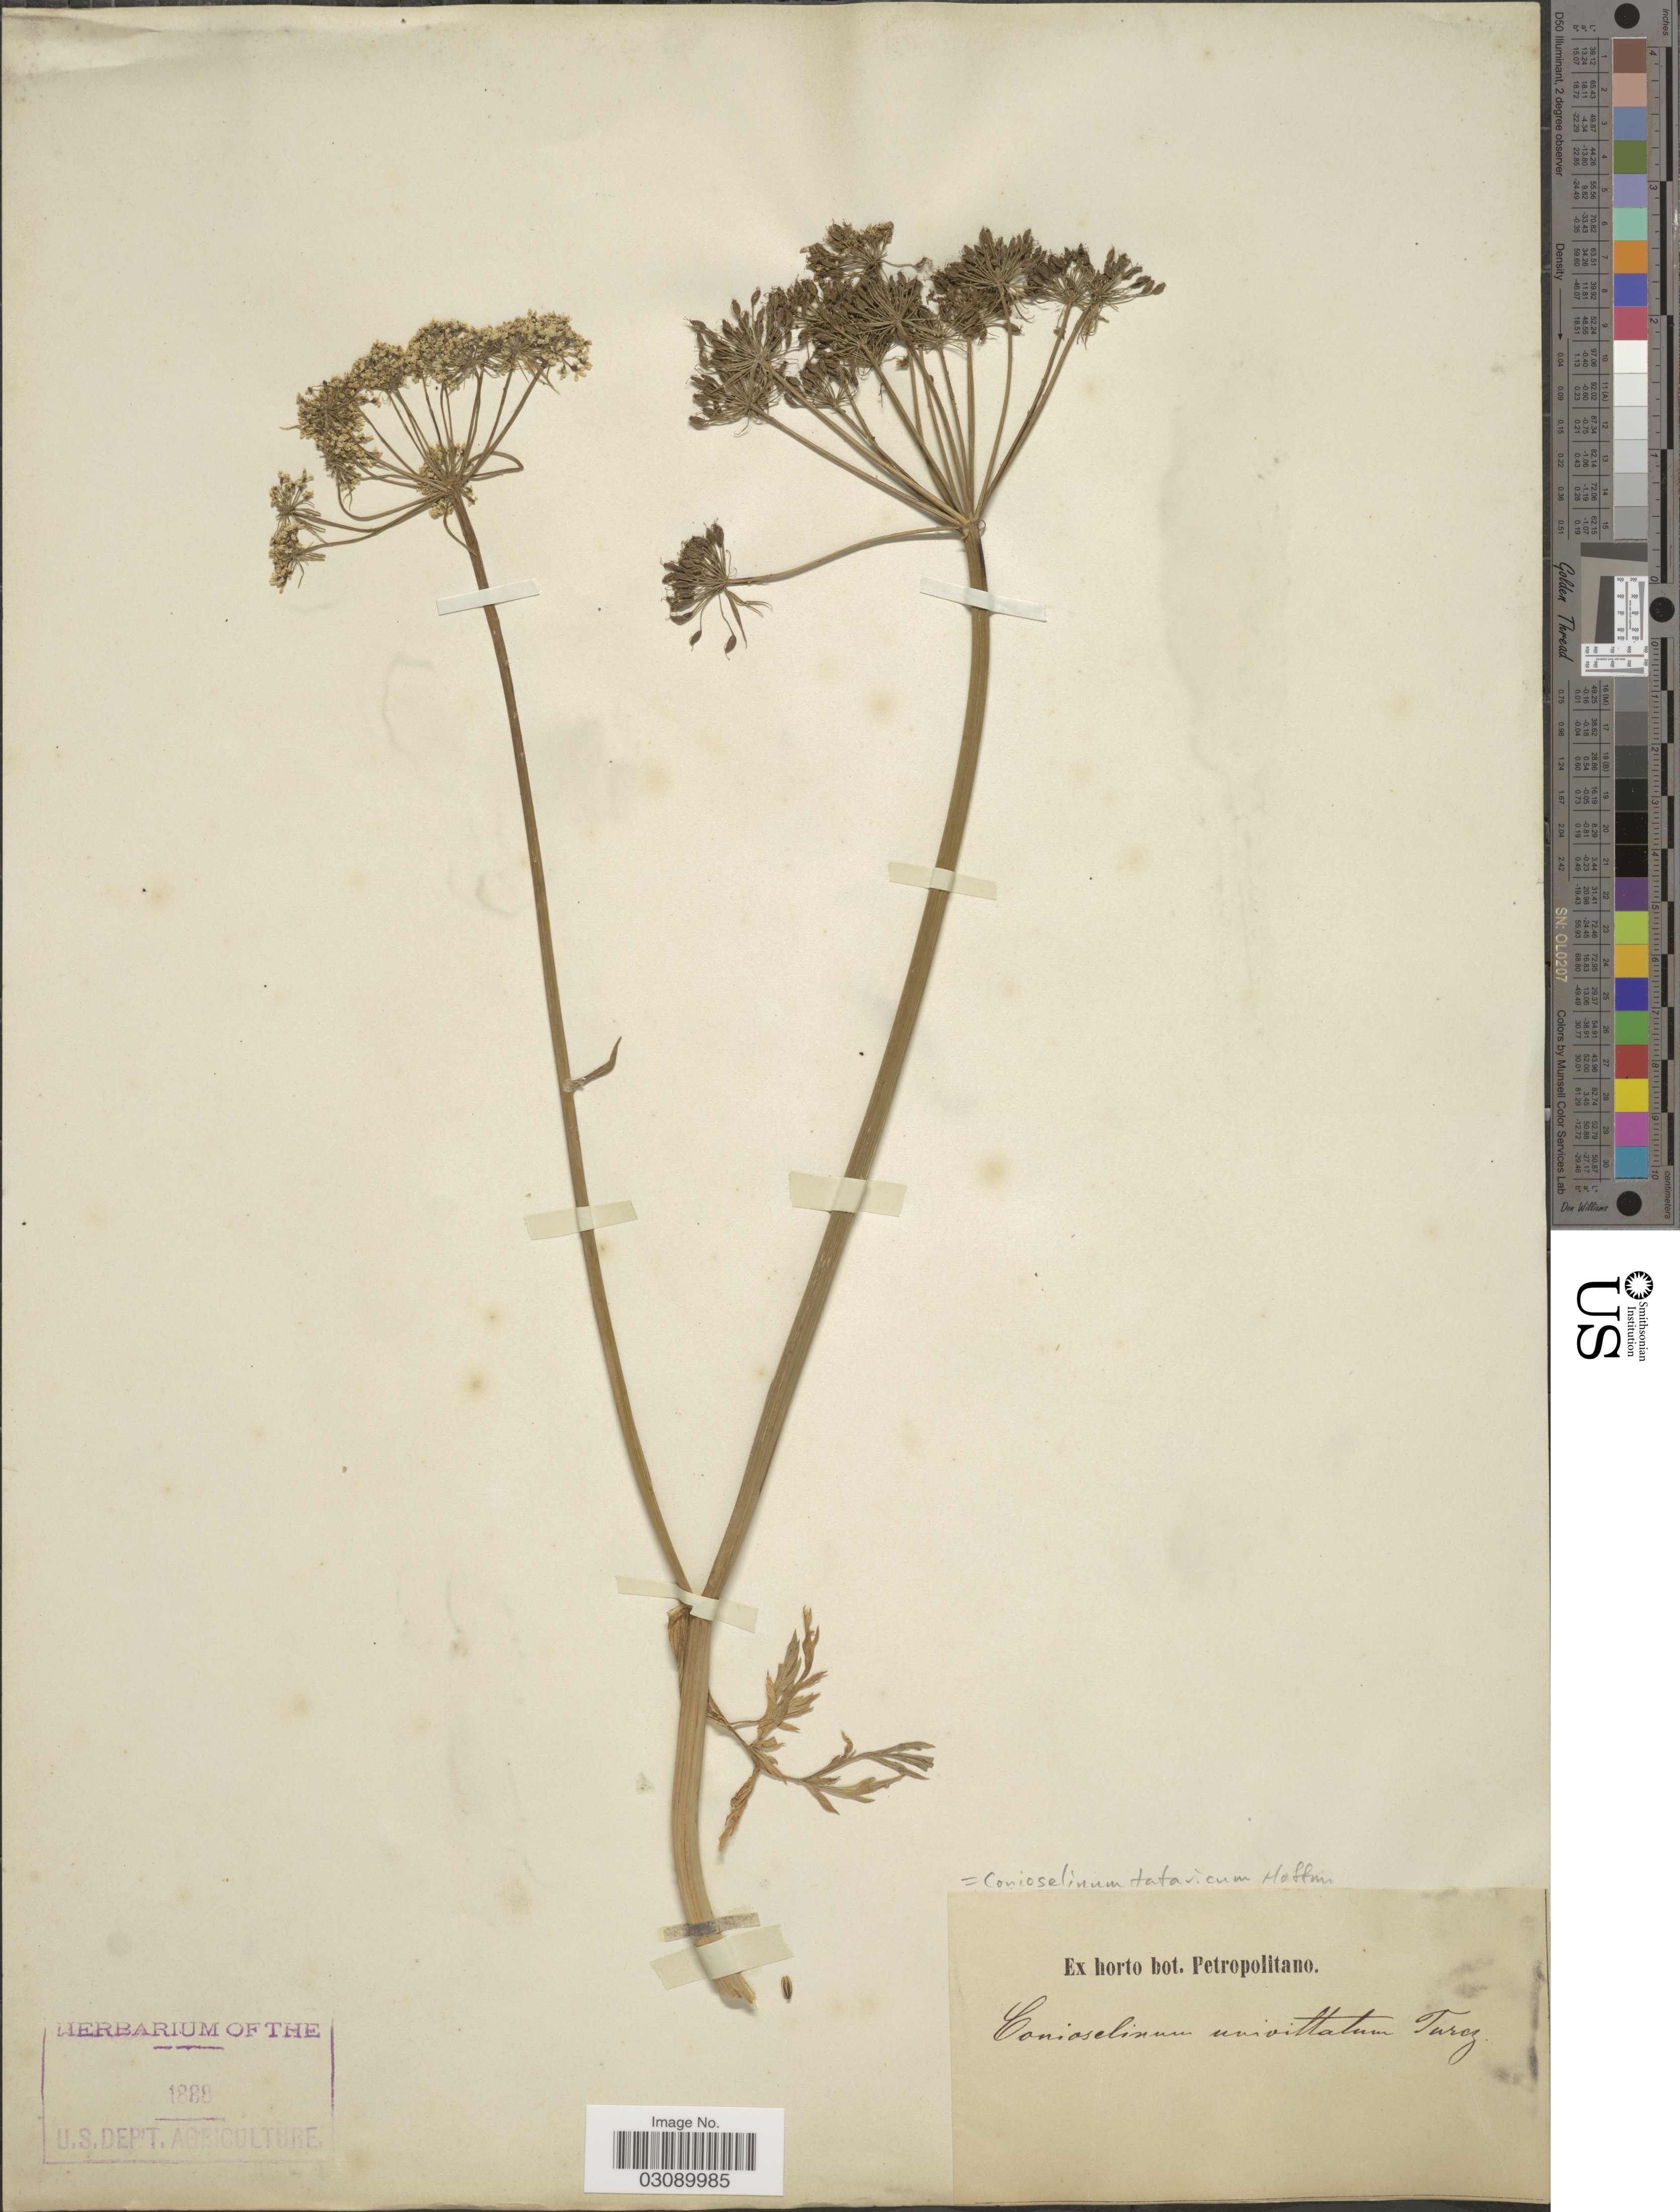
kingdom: Plantae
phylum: Tracheophyta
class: Magnoliopsida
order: Apiales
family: Apiaceae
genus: Conioselinum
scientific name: Conioselinum tataricum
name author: Hoffm.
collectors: ex Horto Bot. Petropolitano